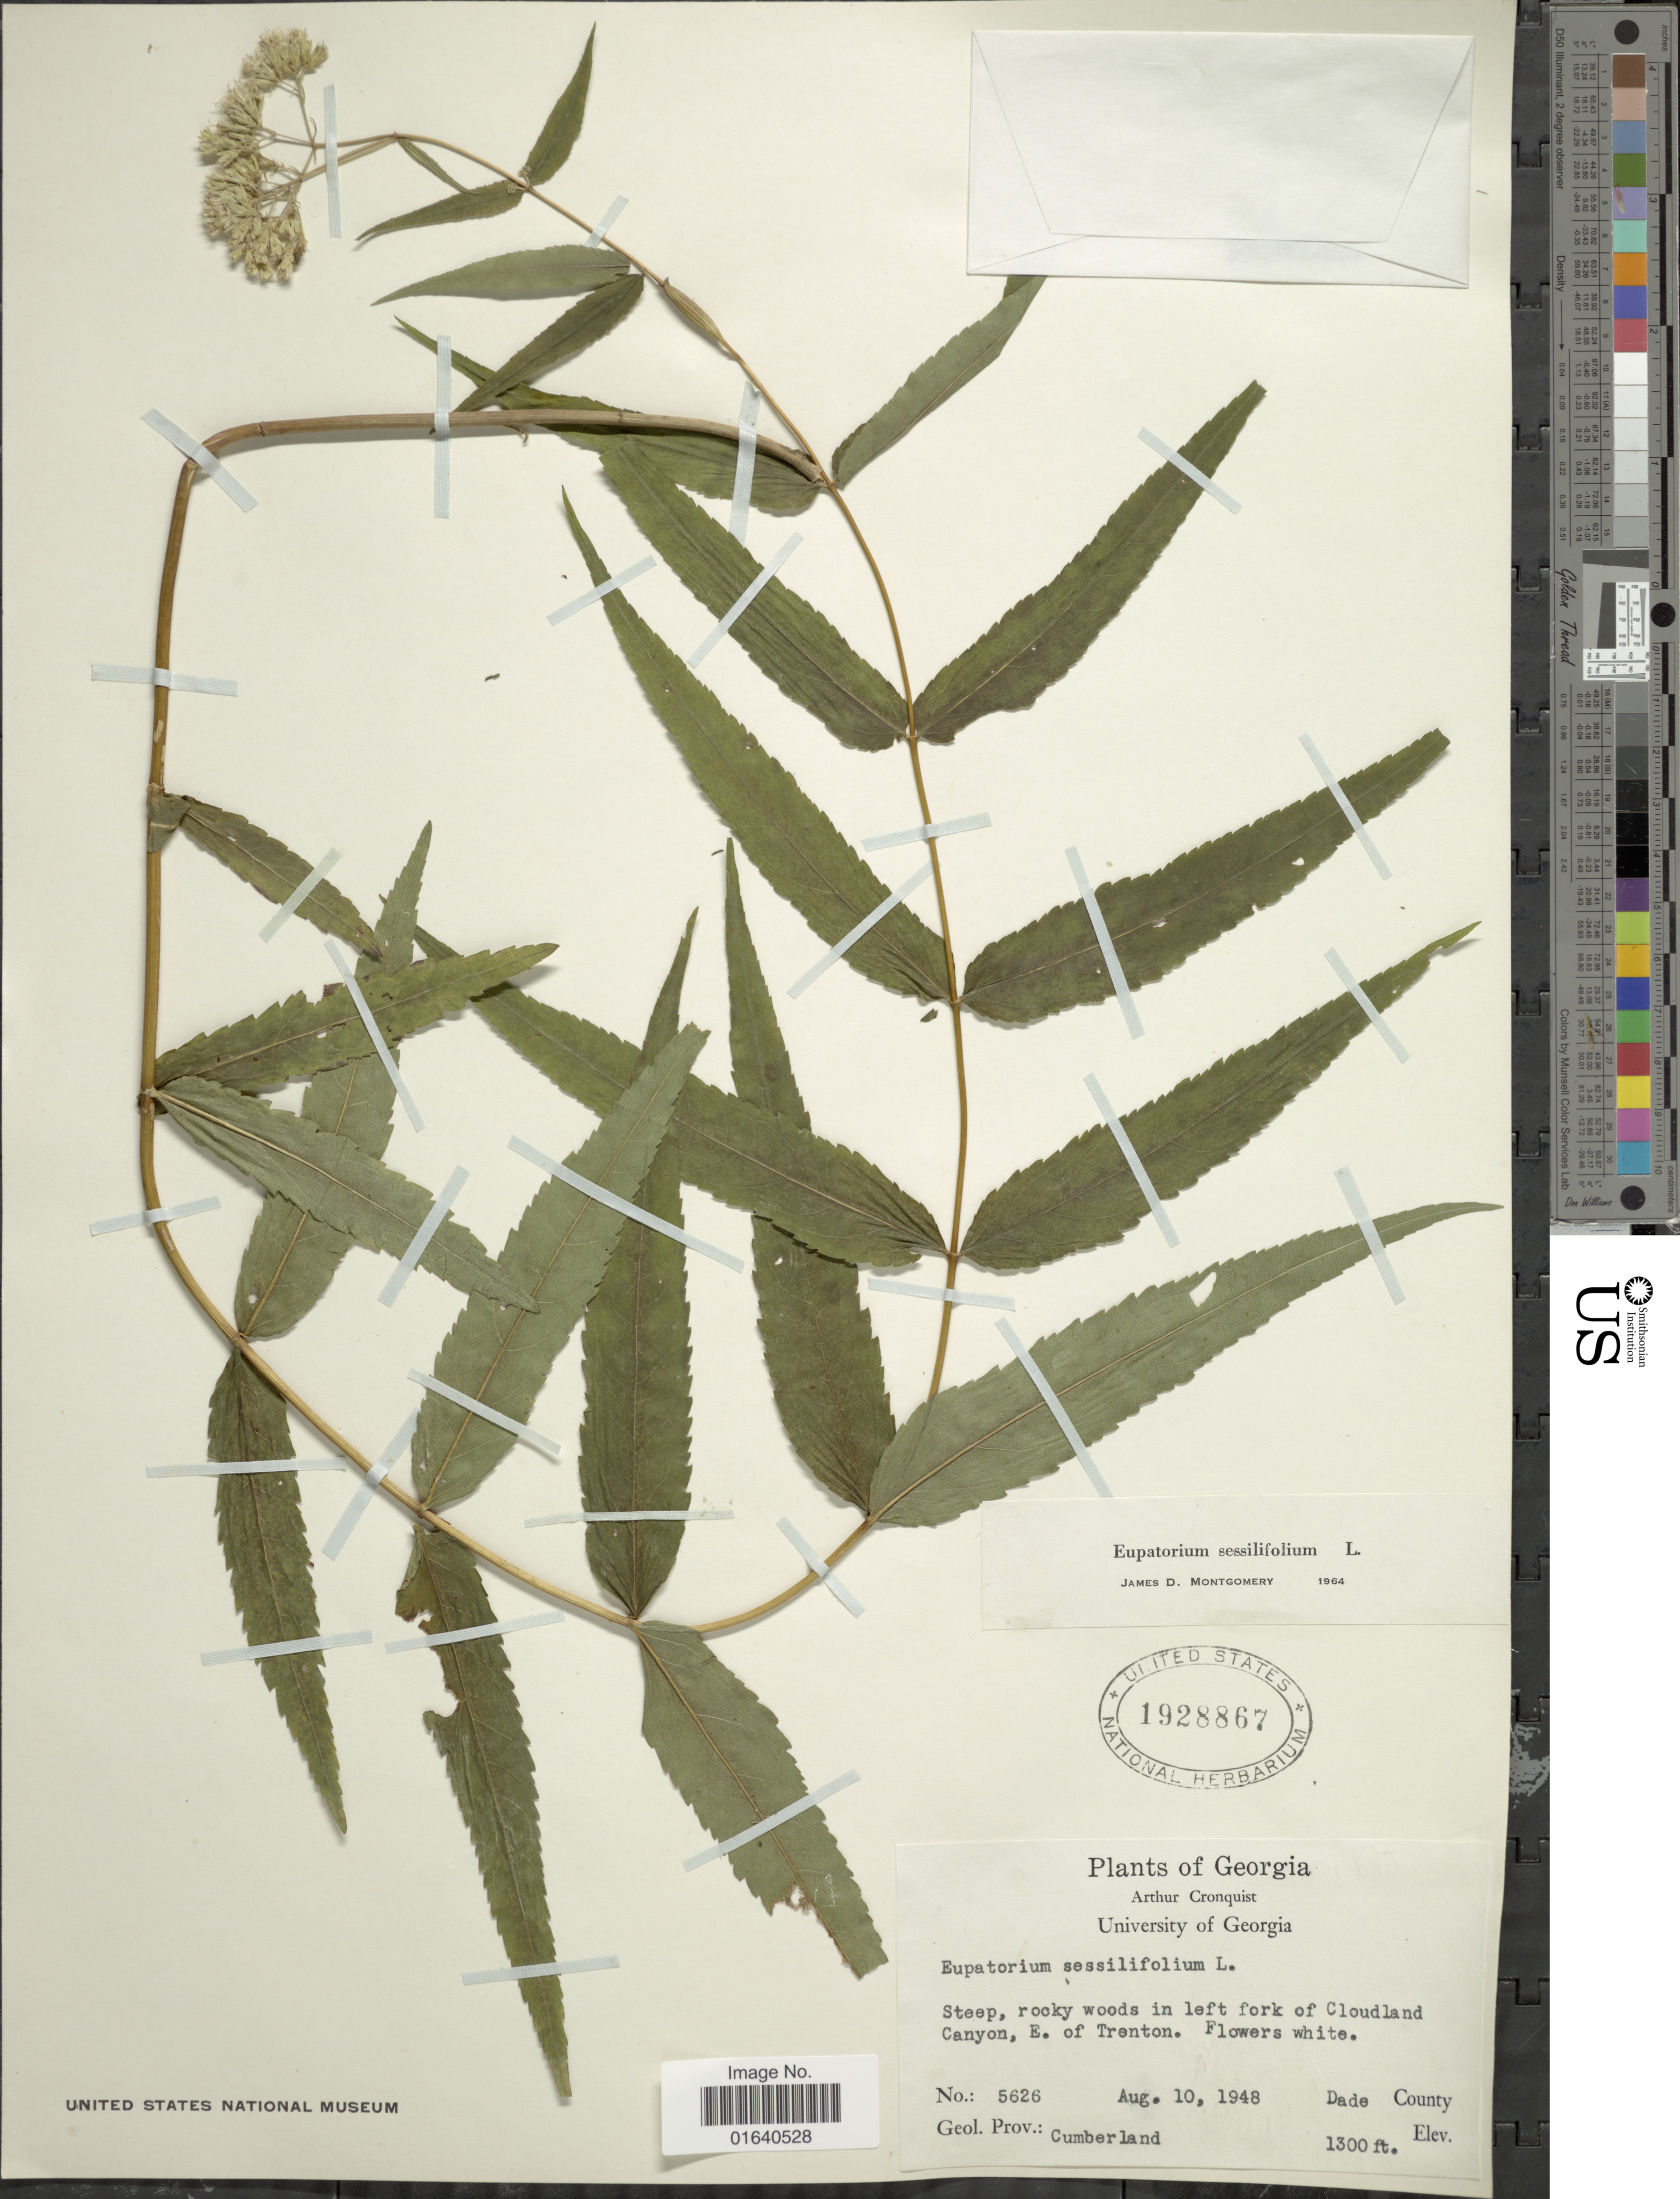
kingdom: Plantae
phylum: Tracheophyta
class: Magnoliopsida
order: Asterales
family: Asteraceae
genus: Eupatorium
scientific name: Eupatorium sessilifolium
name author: L.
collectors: A. J. Cronquist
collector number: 5626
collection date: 1948-08-10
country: United States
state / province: Georgia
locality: Steep, rocky woods in left fork of Cloudland Canyon, E. of Trenton, Dade County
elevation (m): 396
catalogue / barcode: US 1928867